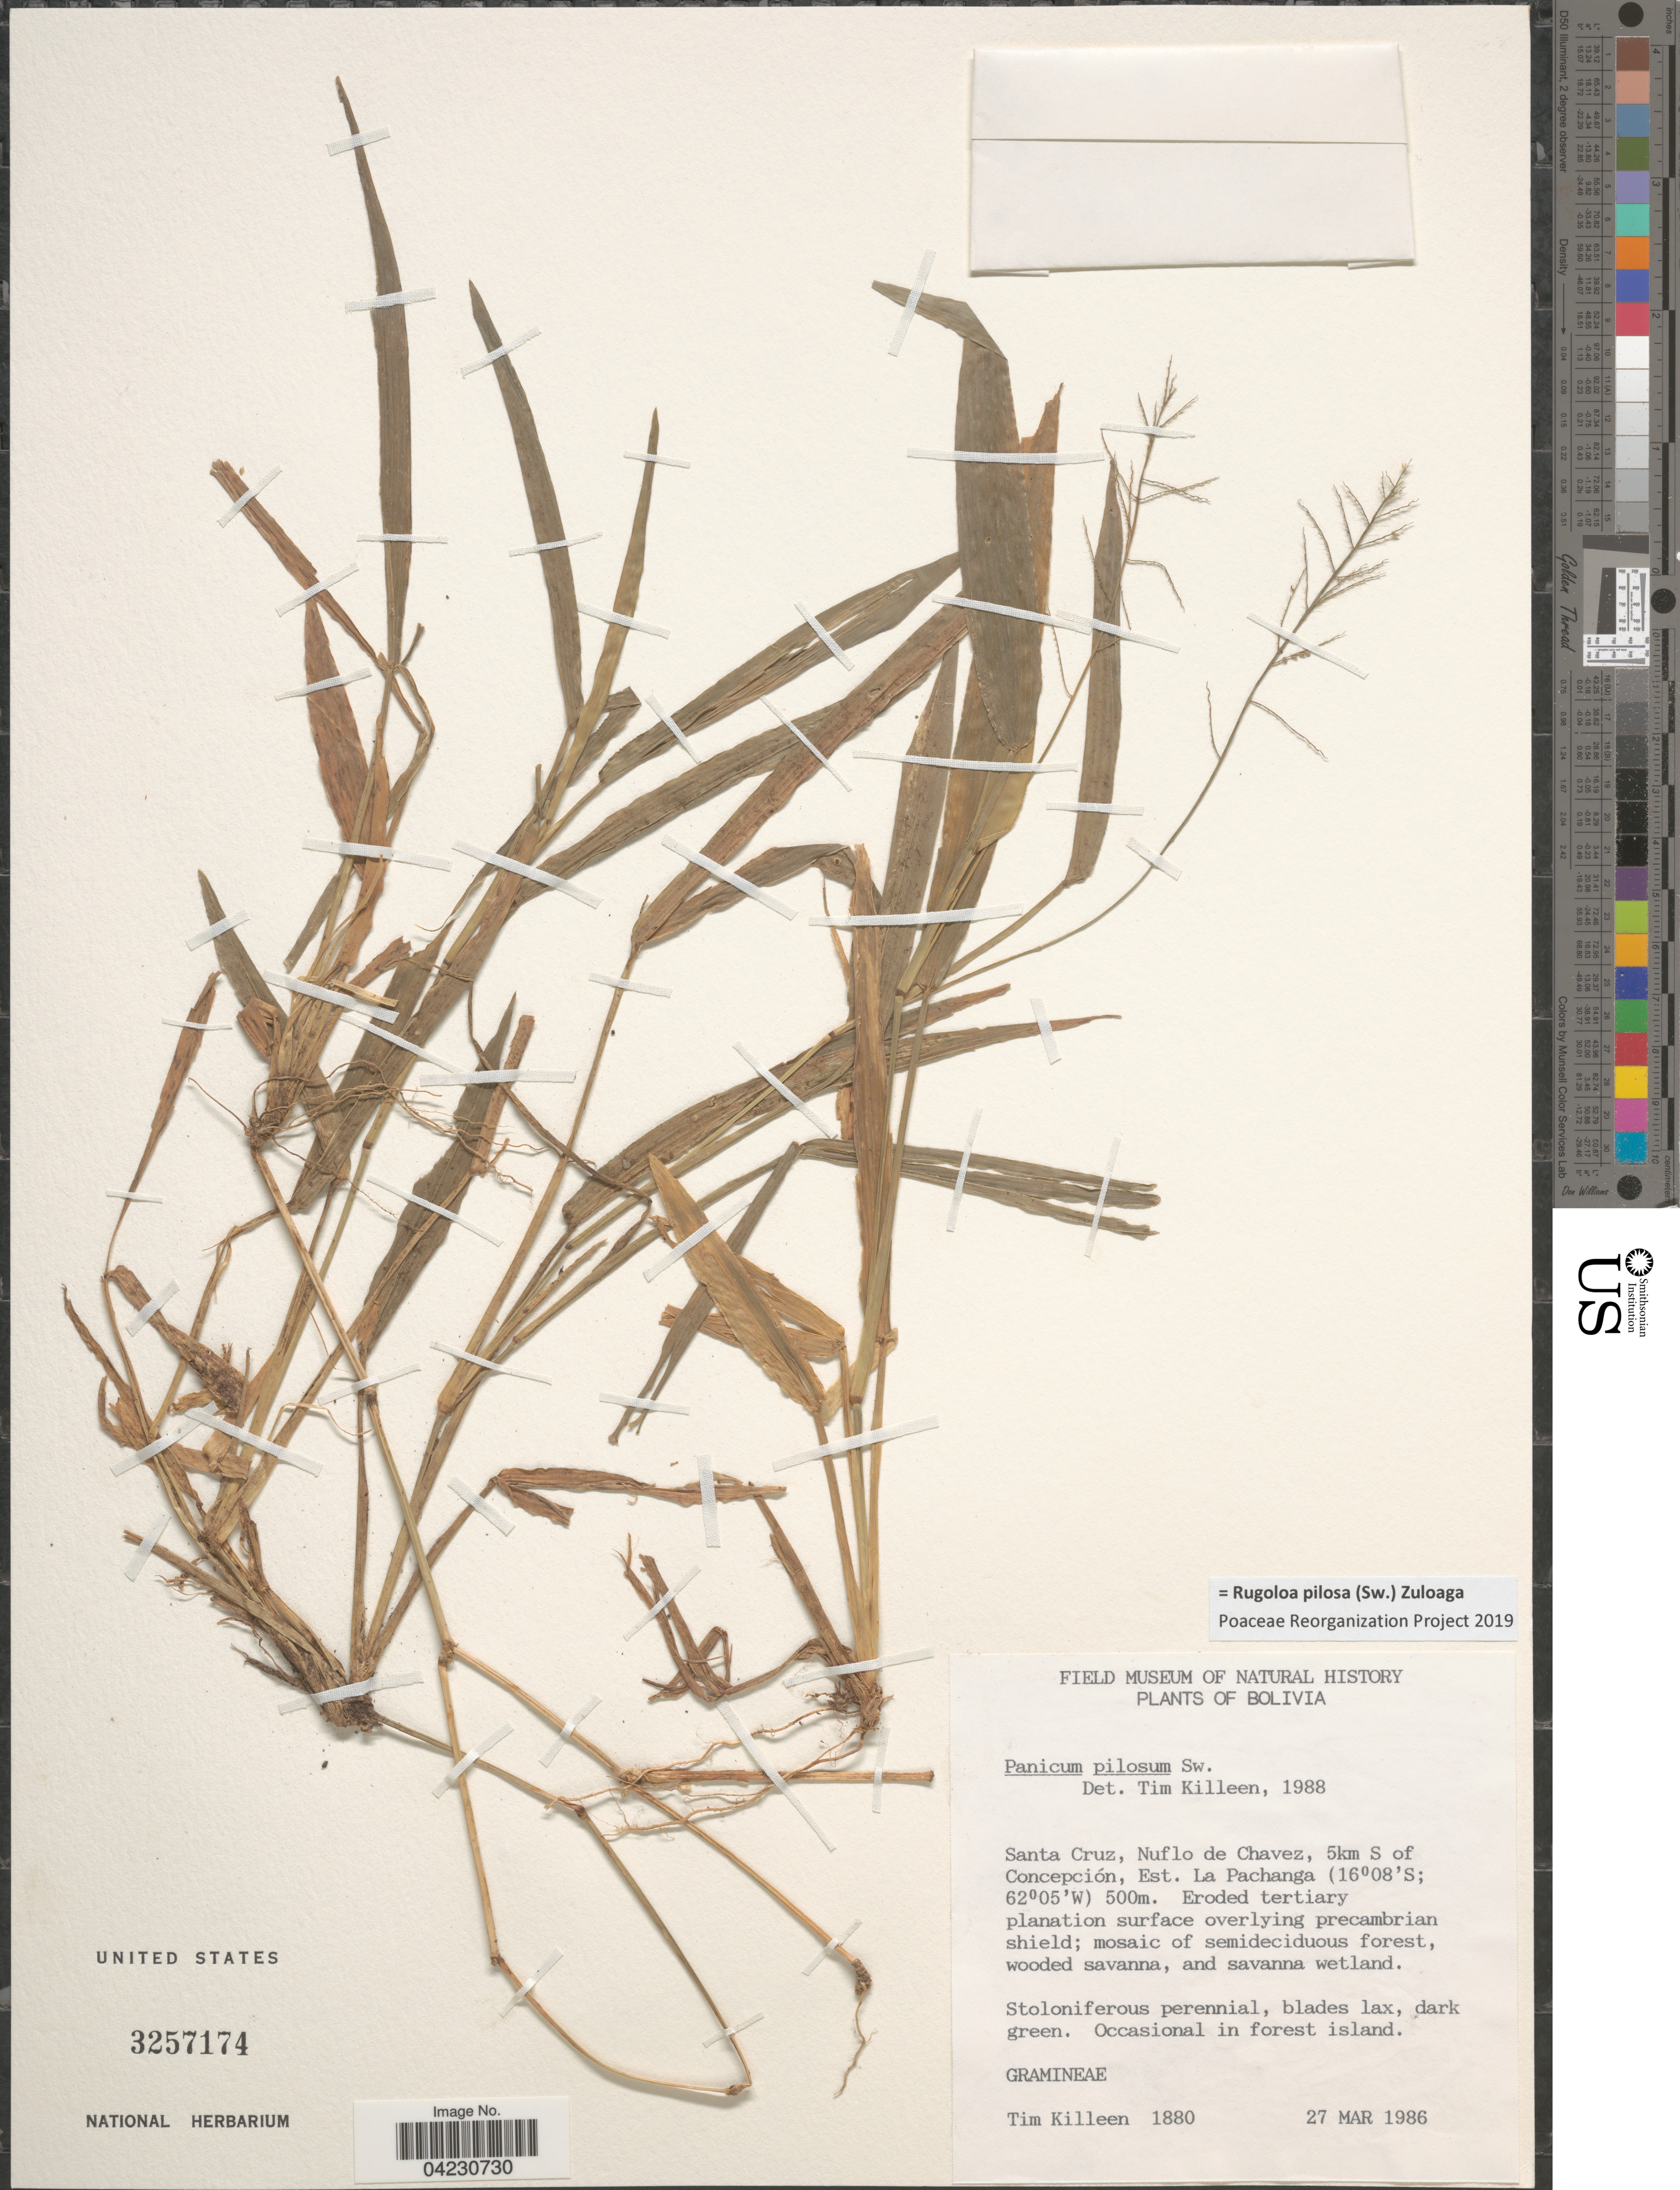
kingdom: Plantae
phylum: Tracheophyta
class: Liliopsida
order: Poales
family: Poaceae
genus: Rugoloa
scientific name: Rugoloa pilosa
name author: (Sw.) Zuloaga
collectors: T. J. Killeen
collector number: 1880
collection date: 1986-03-27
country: Bolivia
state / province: Santa Cruz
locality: Nuflo de Chavez, 5km S of Concepción, Est. La Pachanga.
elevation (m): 500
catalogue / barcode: US 3257174